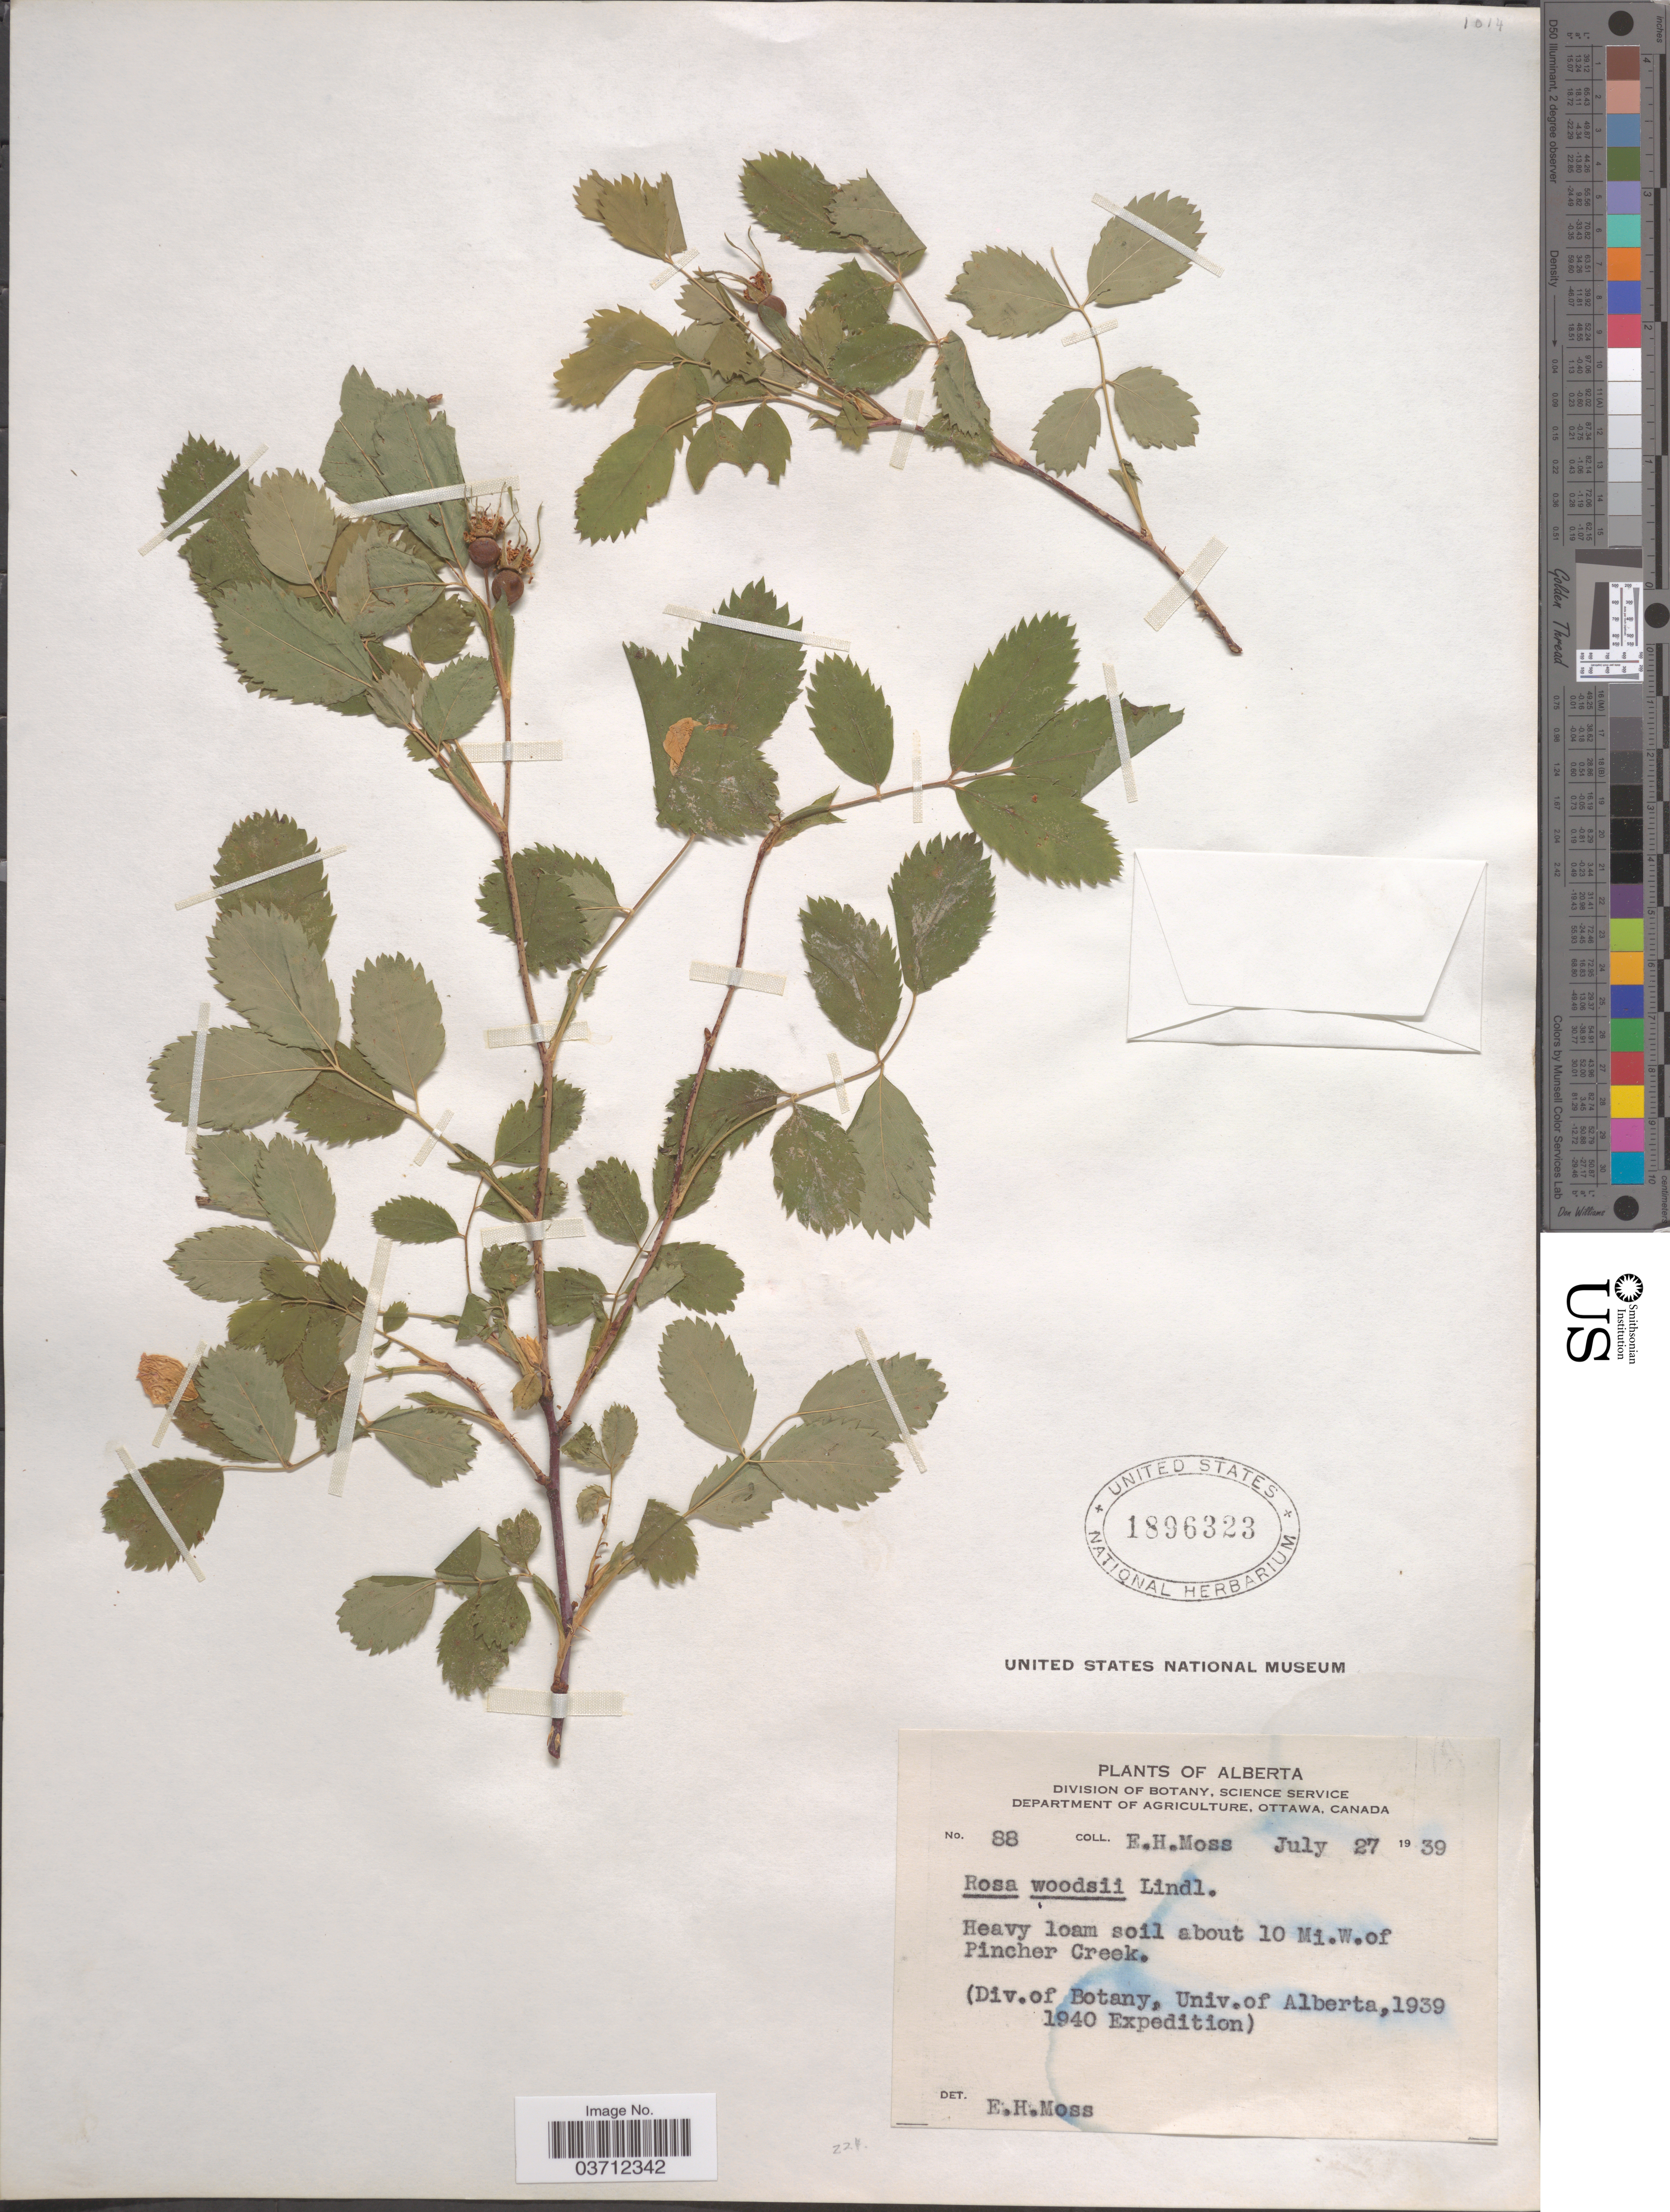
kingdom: Plantae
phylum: Tracheophyta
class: Magnoliopsida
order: Rosales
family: Rosaceae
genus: Rosa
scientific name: Rosa woodsii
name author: Lindl.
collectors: E. Moss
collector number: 88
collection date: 1939-07-27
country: Canada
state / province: Alberta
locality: Heavy loam soil about 10 Mi. W. of Pincher Creek.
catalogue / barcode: US 1896323